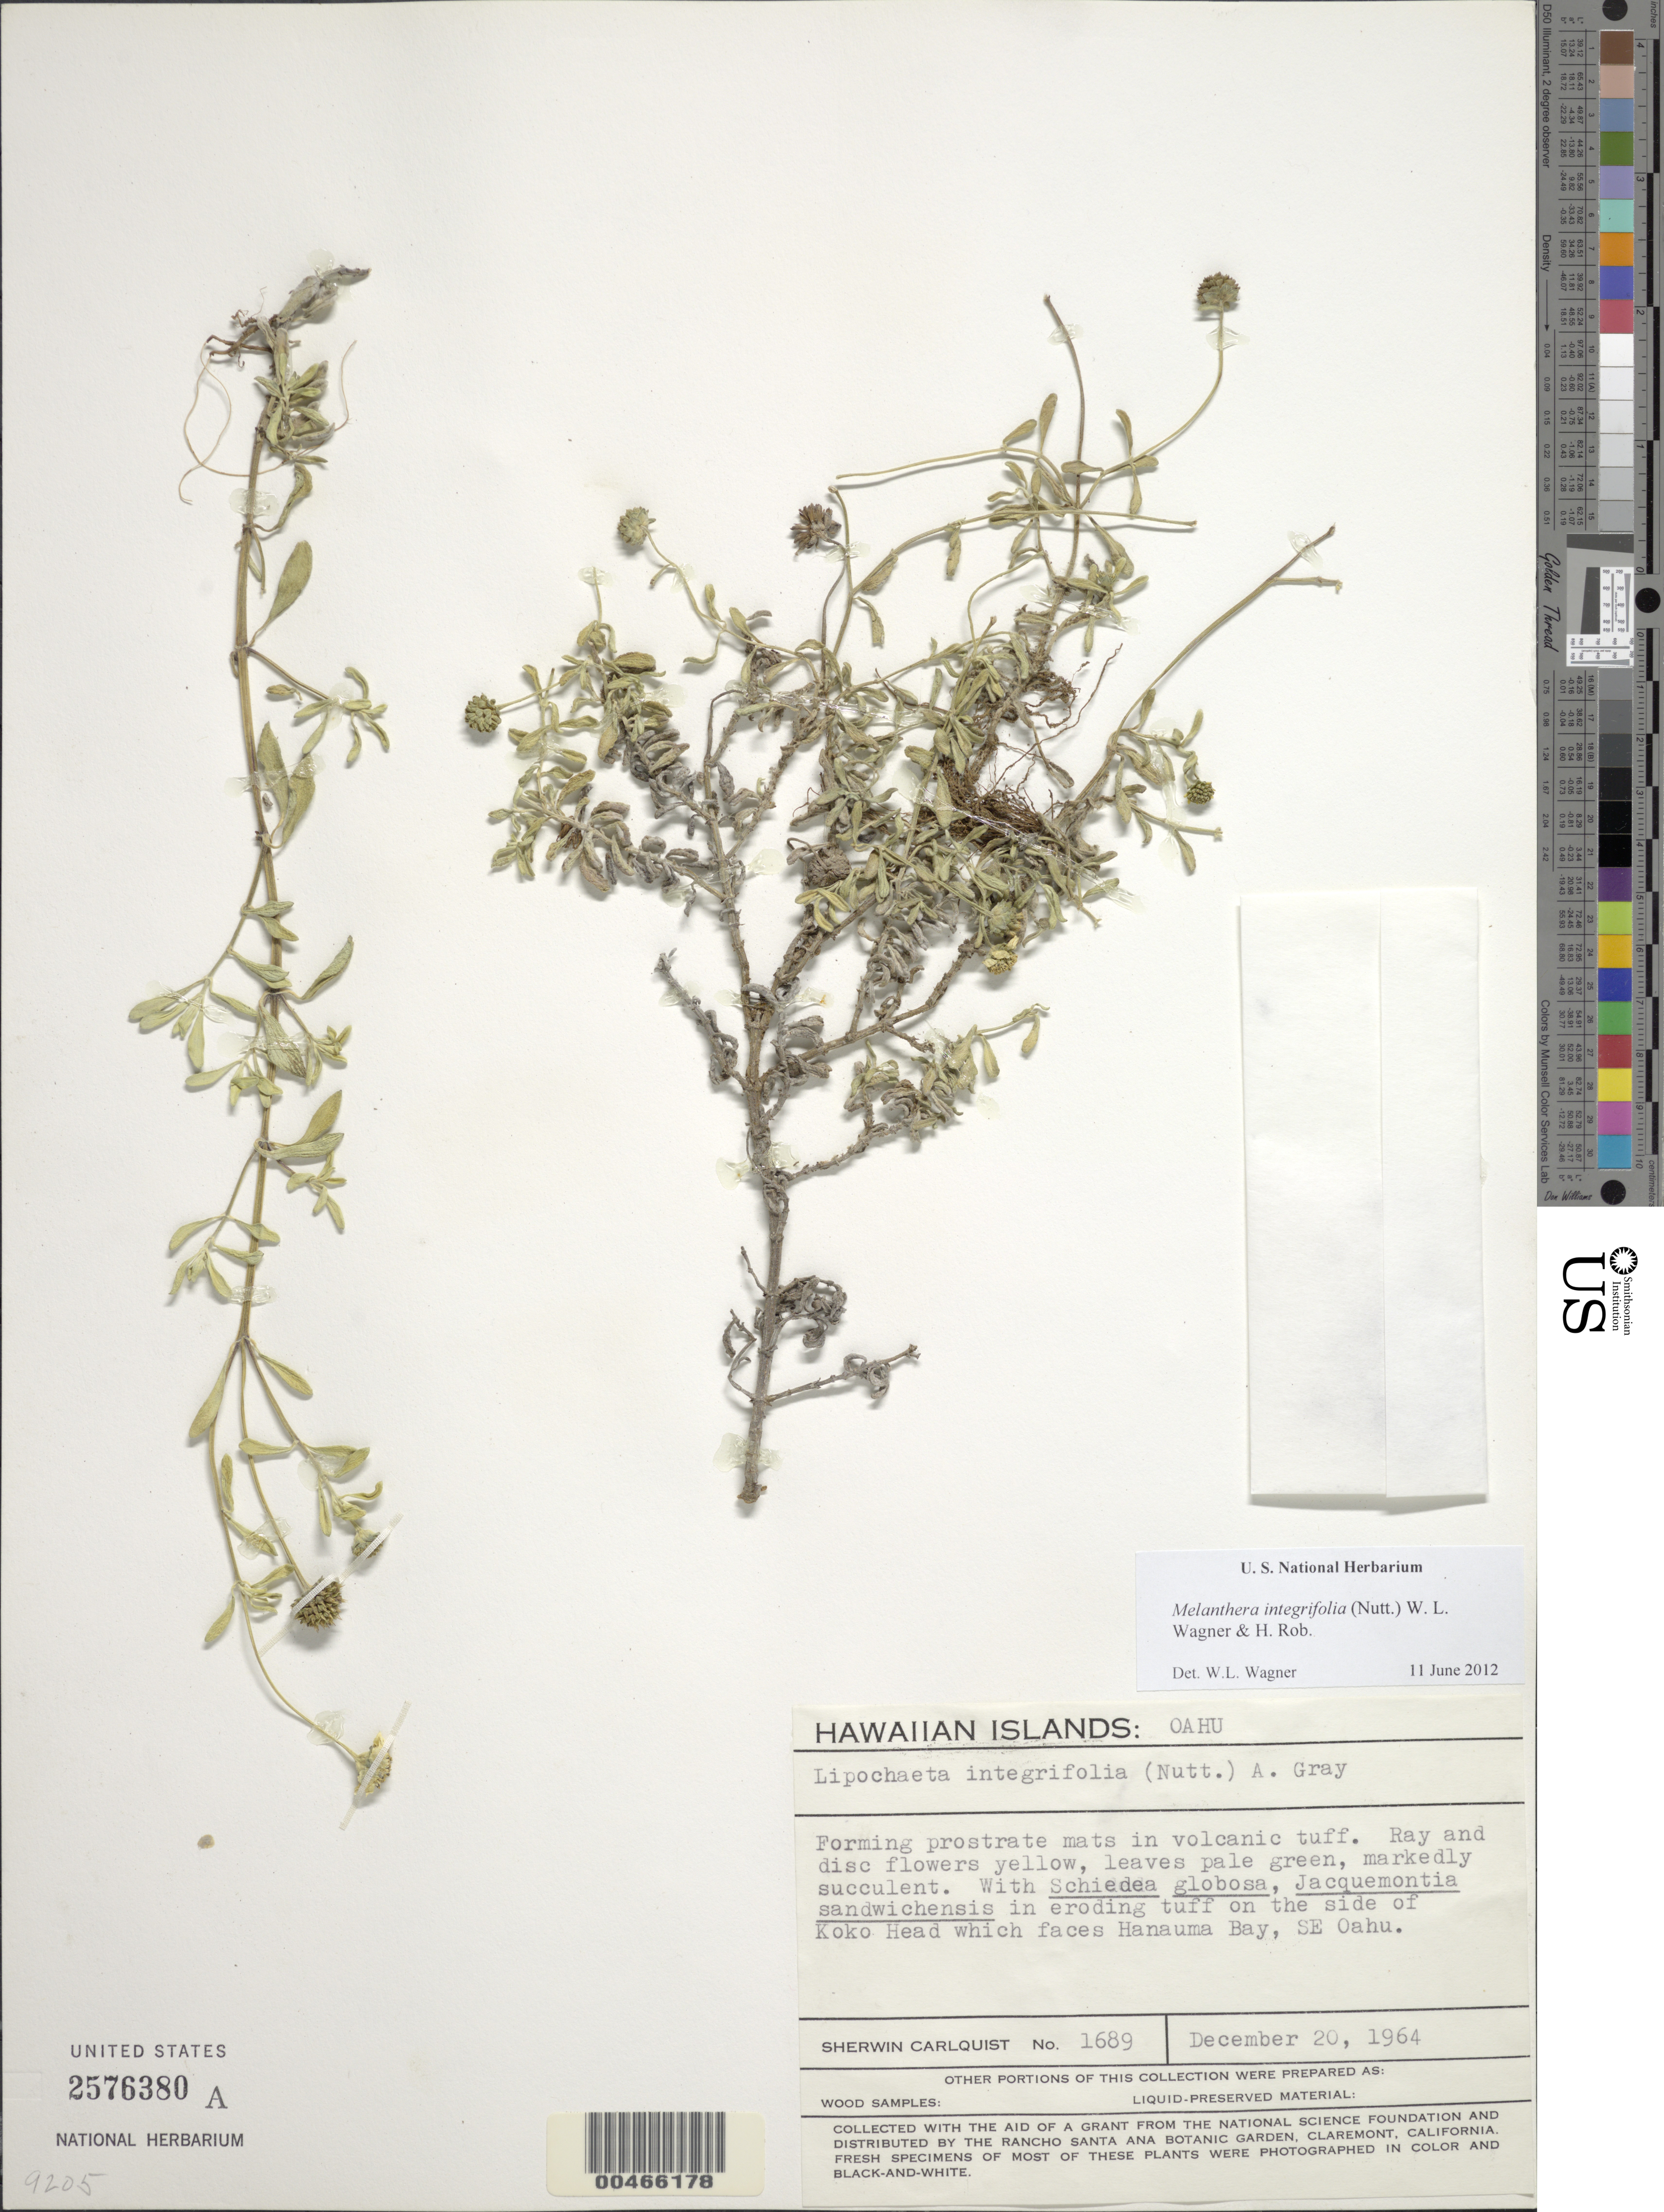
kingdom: Plantae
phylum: Tracheophyta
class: Magnoliopsida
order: Asterales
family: Asteraceae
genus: Wollastonia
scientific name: Wollastonia integrifolia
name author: (Nutt.) Orchard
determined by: Wagner, W. L., (BOT), Smithsonian Institution - National Museum of Natural History (UNITED STATES)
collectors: S. Carlquist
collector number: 1689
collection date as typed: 20 Dec 1964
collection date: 1964-12-20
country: United States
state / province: Hawaii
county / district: Honolulu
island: Oahu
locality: On the side of Koko Head which faces Hanauma Bay, SE Oahu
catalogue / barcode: US 2576380A